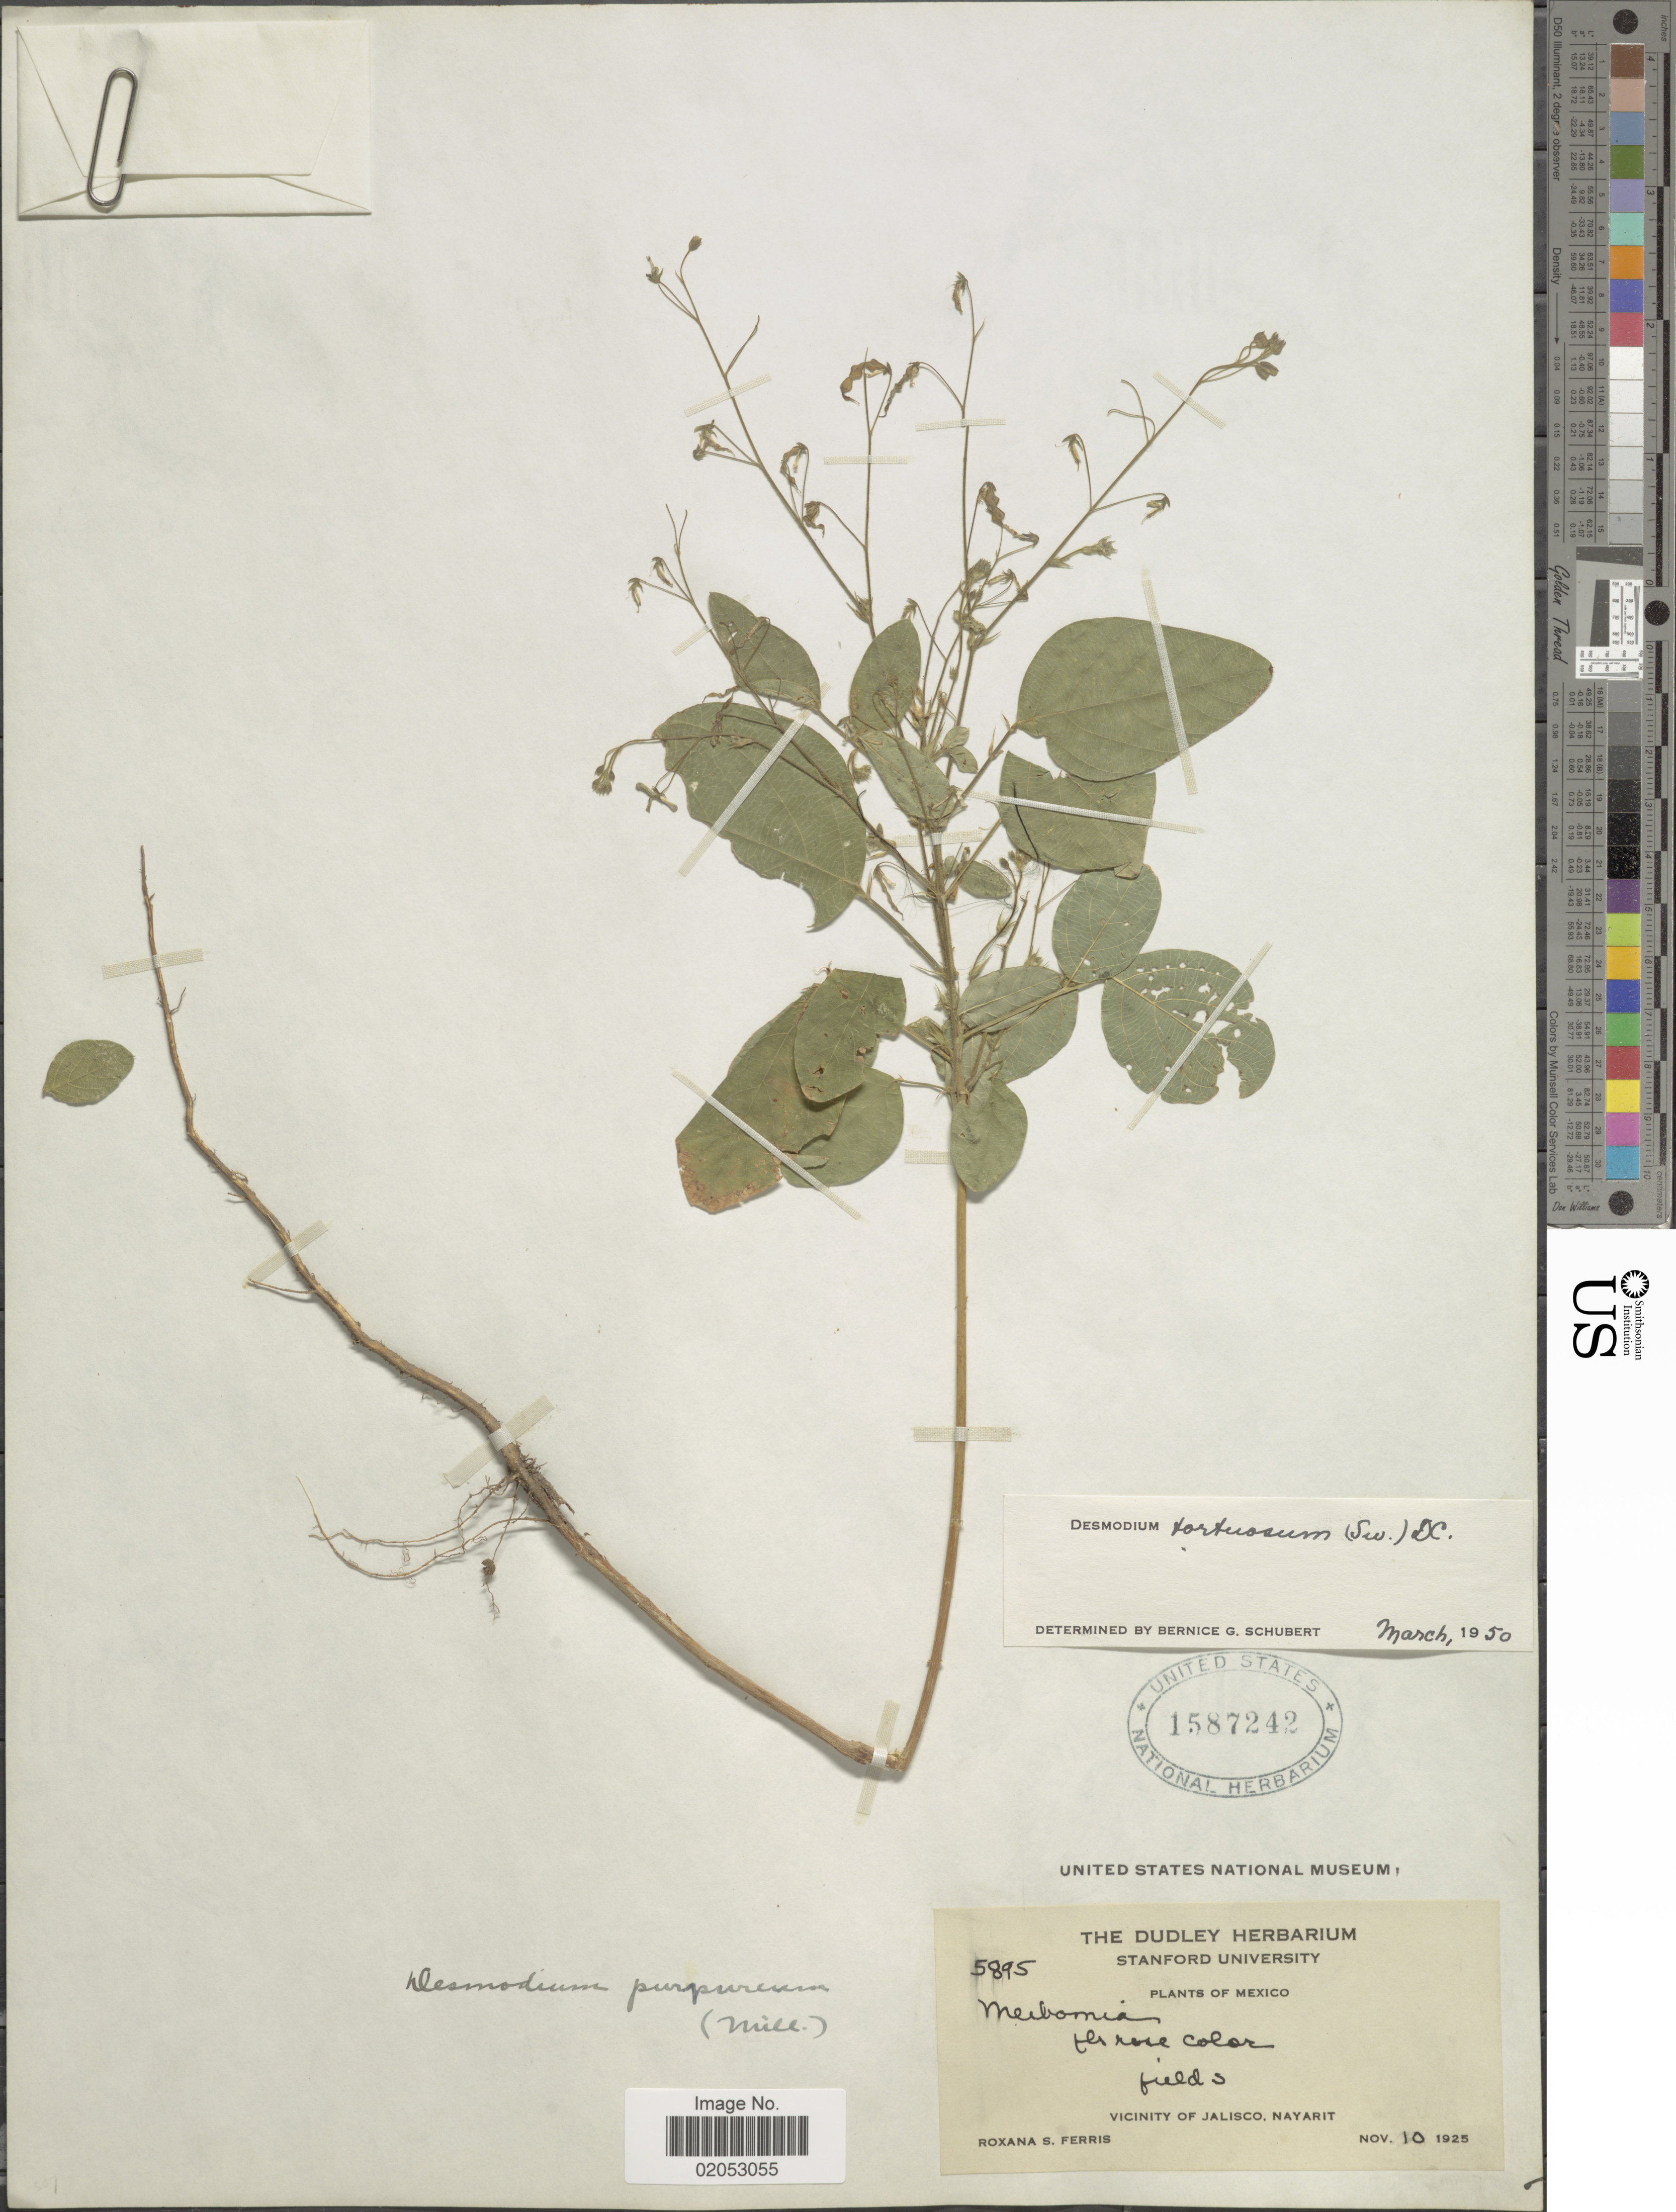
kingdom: Plantae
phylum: Tracheophyta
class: Magnoliopsida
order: Fabales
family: Fabaceae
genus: Desmodium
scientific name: Desmodium tortuosum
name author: (Sw.) DC.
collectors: R. S. Ferris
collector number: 5895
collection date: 1925-11-10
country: Mexico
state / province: Nayarit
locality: Vicinity of Jalisco, Nayarit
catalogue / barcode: US 1587242